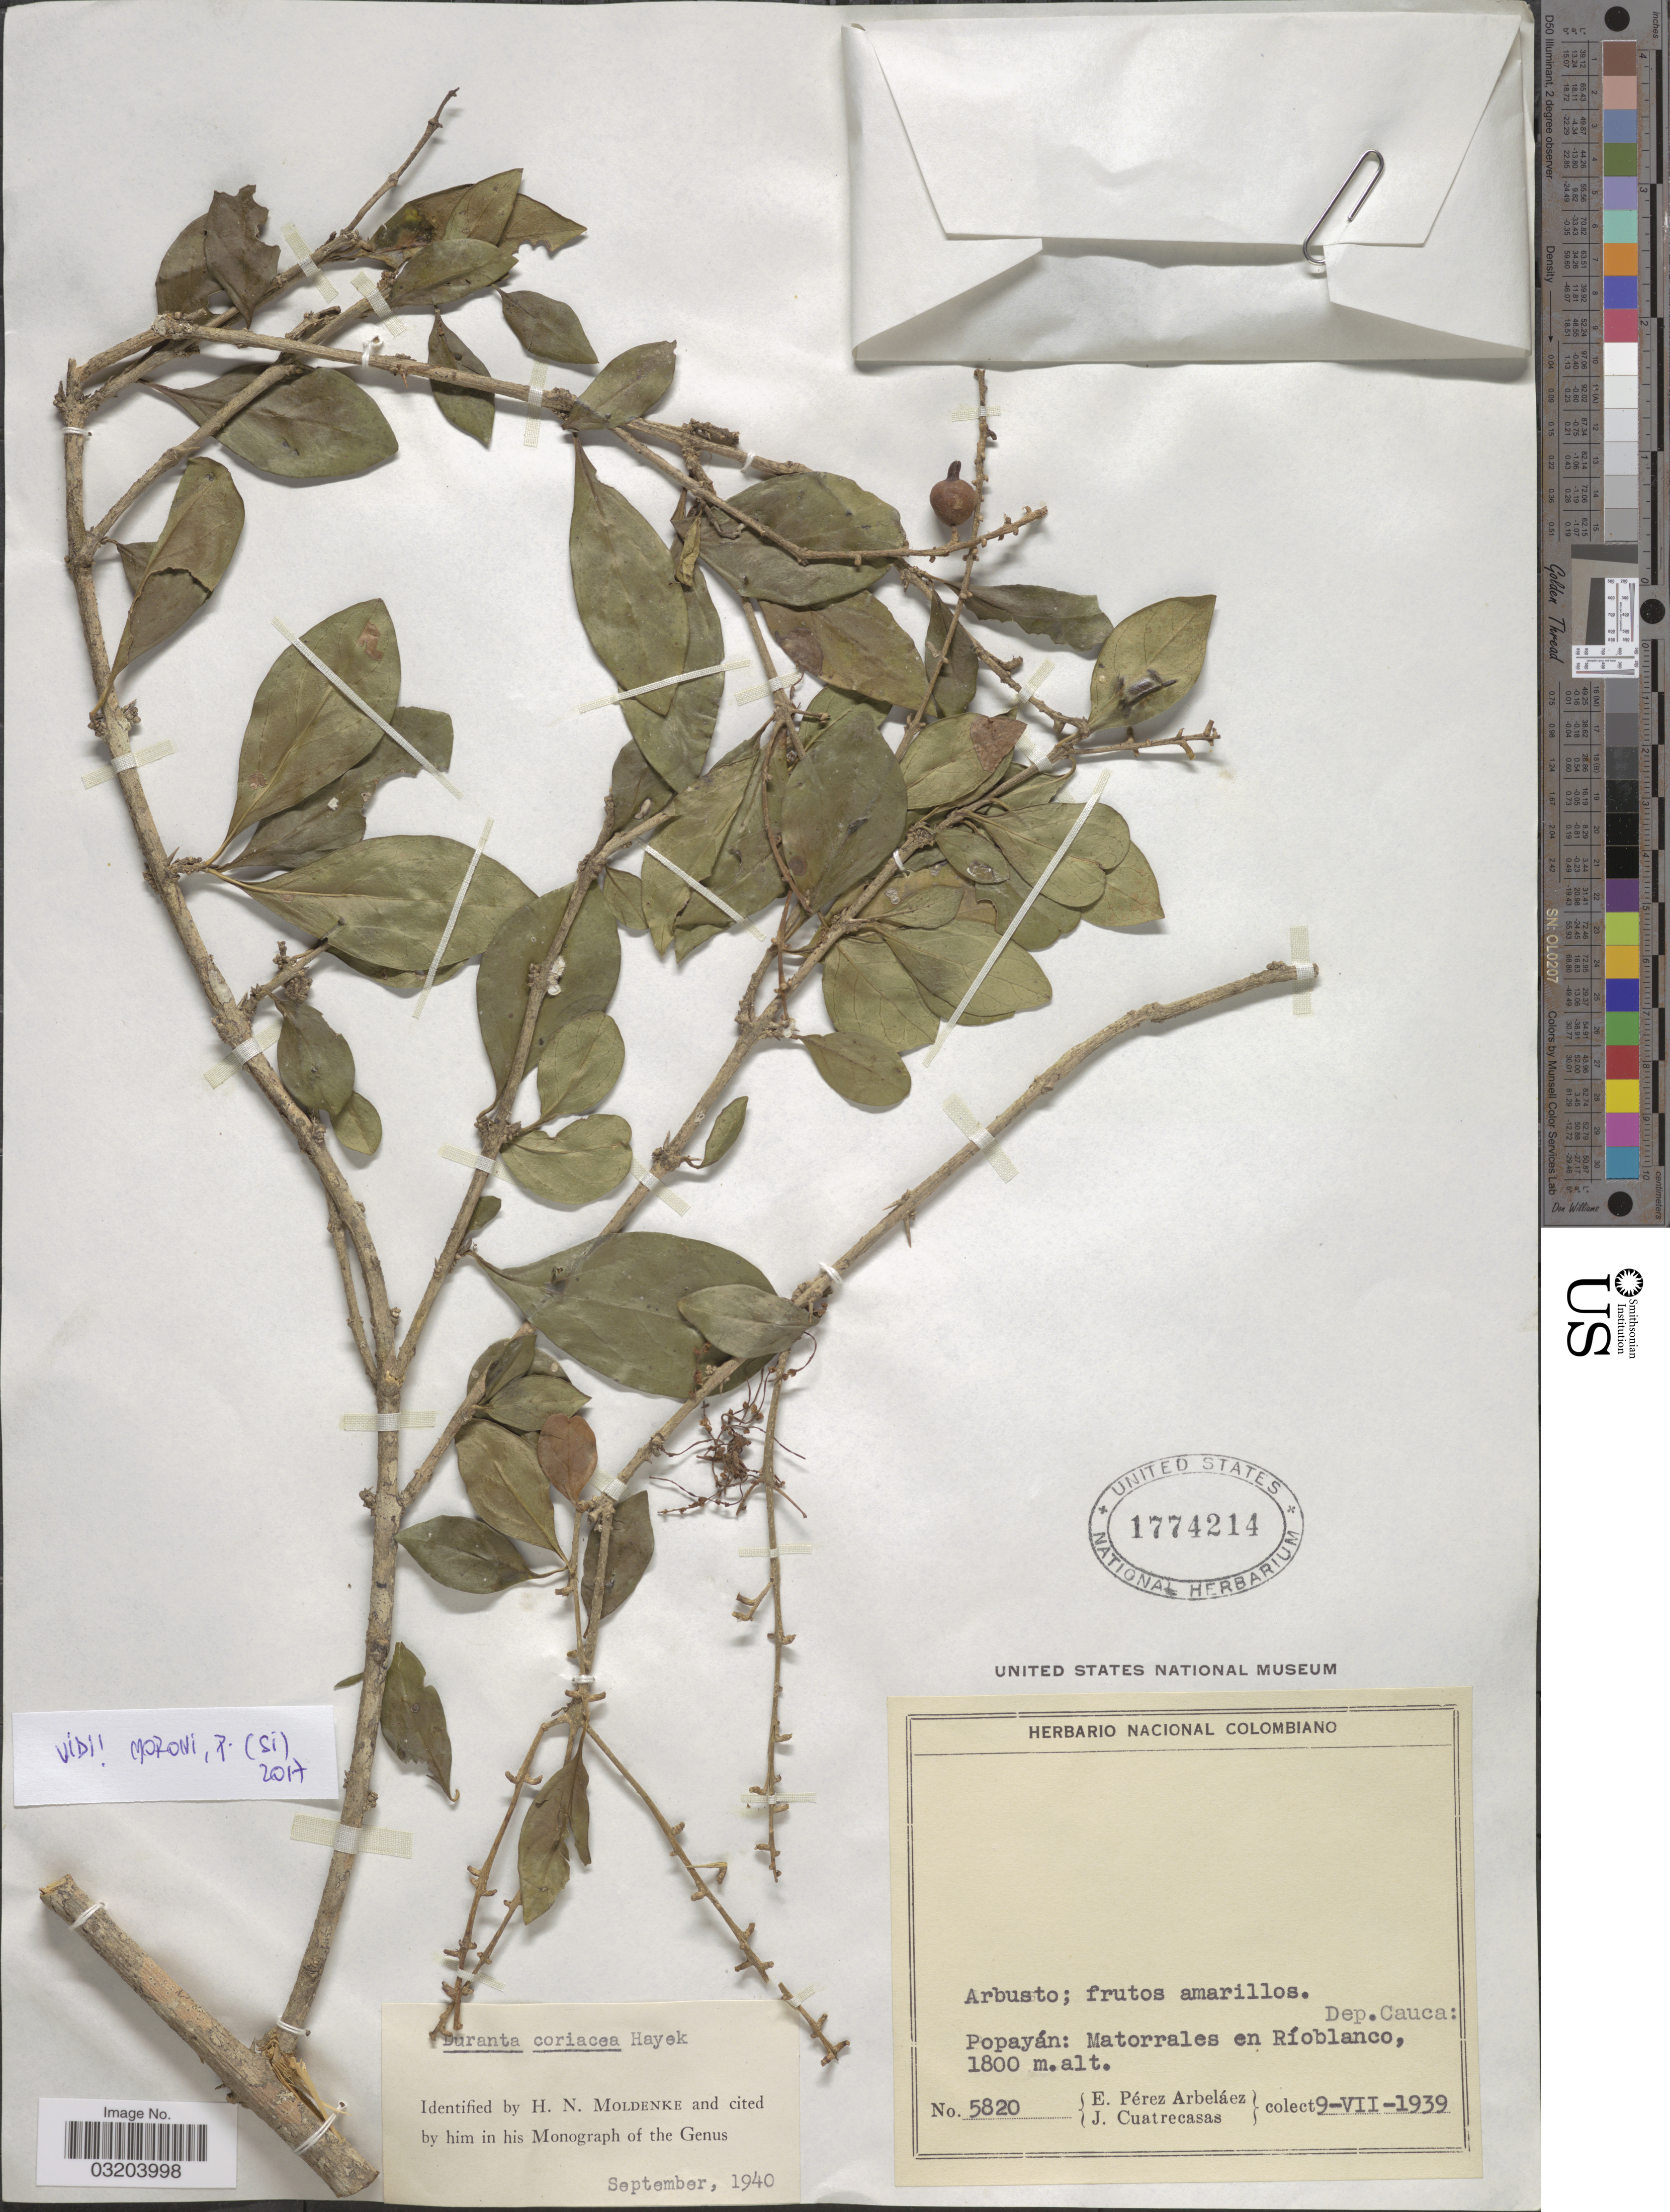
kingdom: Plantae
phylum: Tracheophyta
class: Magnoliopsida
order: Lamiales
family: Verbenaceae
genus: Duranta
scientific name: Duranta coriacea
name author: Hayek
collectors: E. Pérez Arbeláez & J. Cuatrecasas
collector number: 5820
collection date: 1939-07-09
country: Colombia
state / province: Cauca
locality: Dep. Cauca: Popayán: Matorrales en Ríoblanco.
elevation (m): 1800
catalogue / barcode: US 1774214